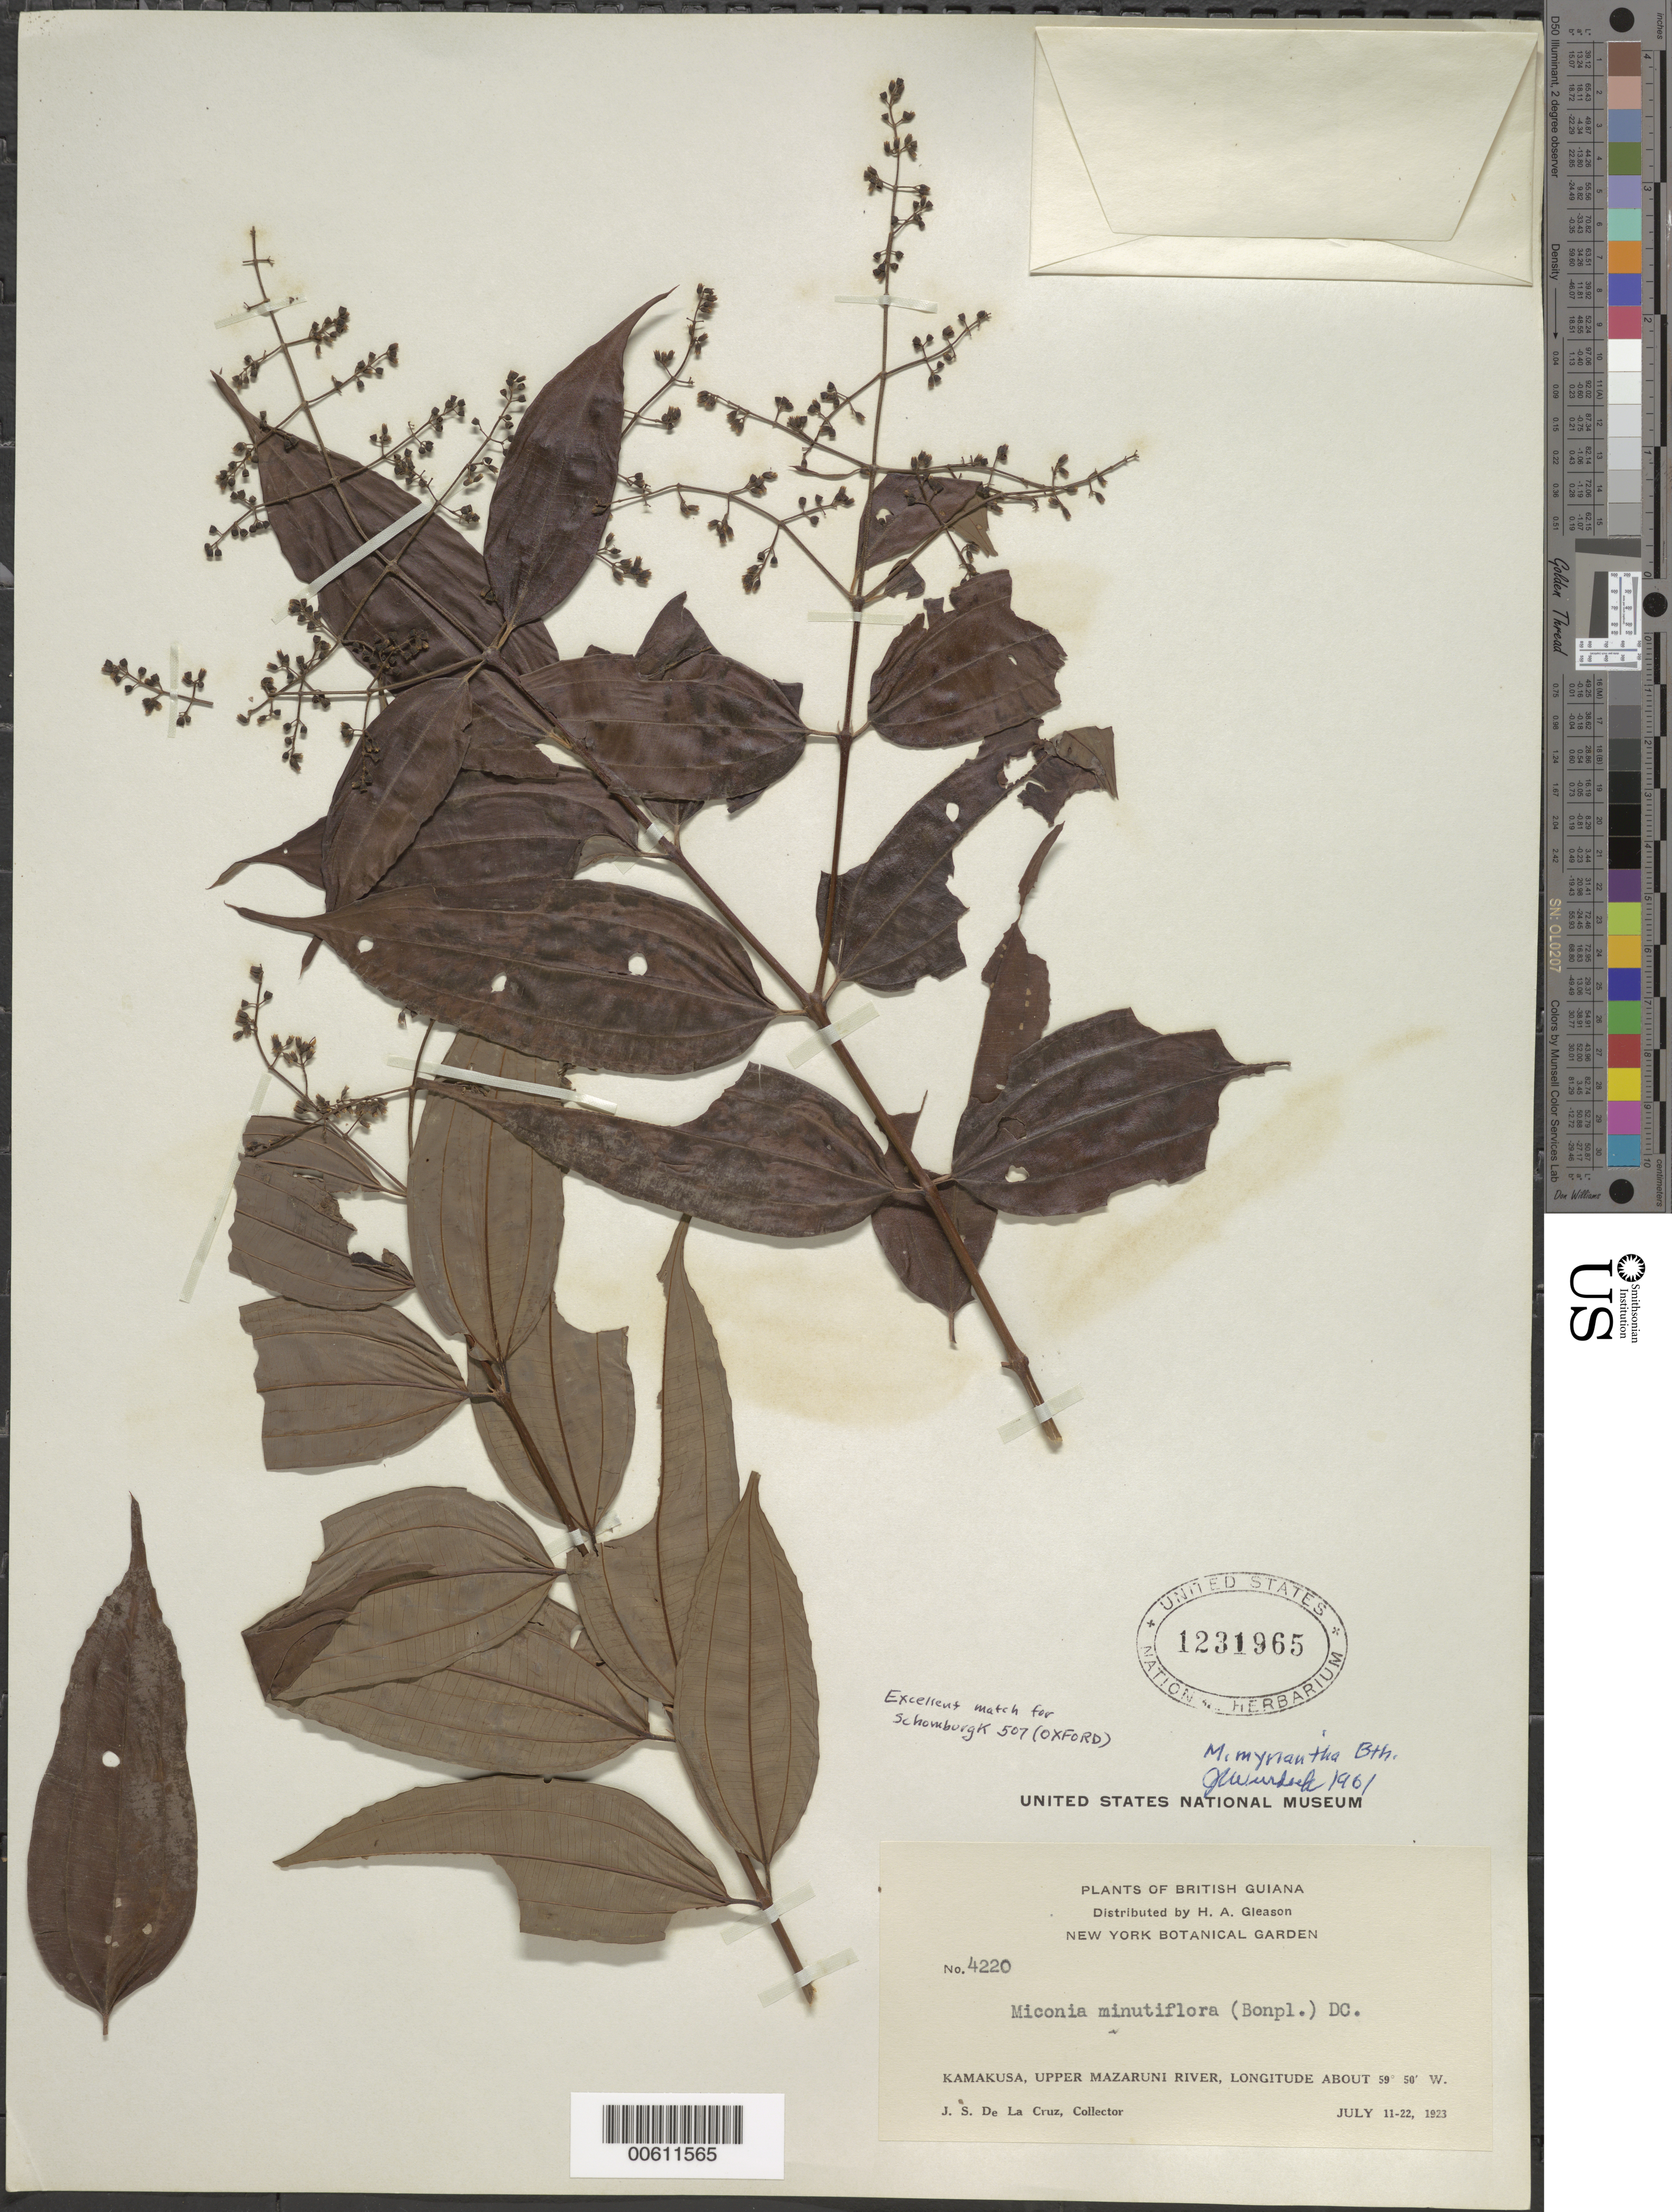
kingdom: Plantae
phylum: Tracheophyta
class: Magnoliopsida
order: Myrtales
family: Melastomataceae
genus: Miconia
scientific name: Miconia myriantha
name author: Benth.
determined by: Wurdack, John J., (US), US (UNITED STATES)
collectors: J. S. de la Cruz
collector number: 4220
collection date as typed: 11-Jul-23 to 22-Jul-23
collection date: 1923-07-11/1923-07-22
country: Guyana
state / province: Cuyuni-Mazaruni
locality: Kamakusa, Upper Mazaruni R.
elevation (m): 100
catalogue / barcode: US 1231965